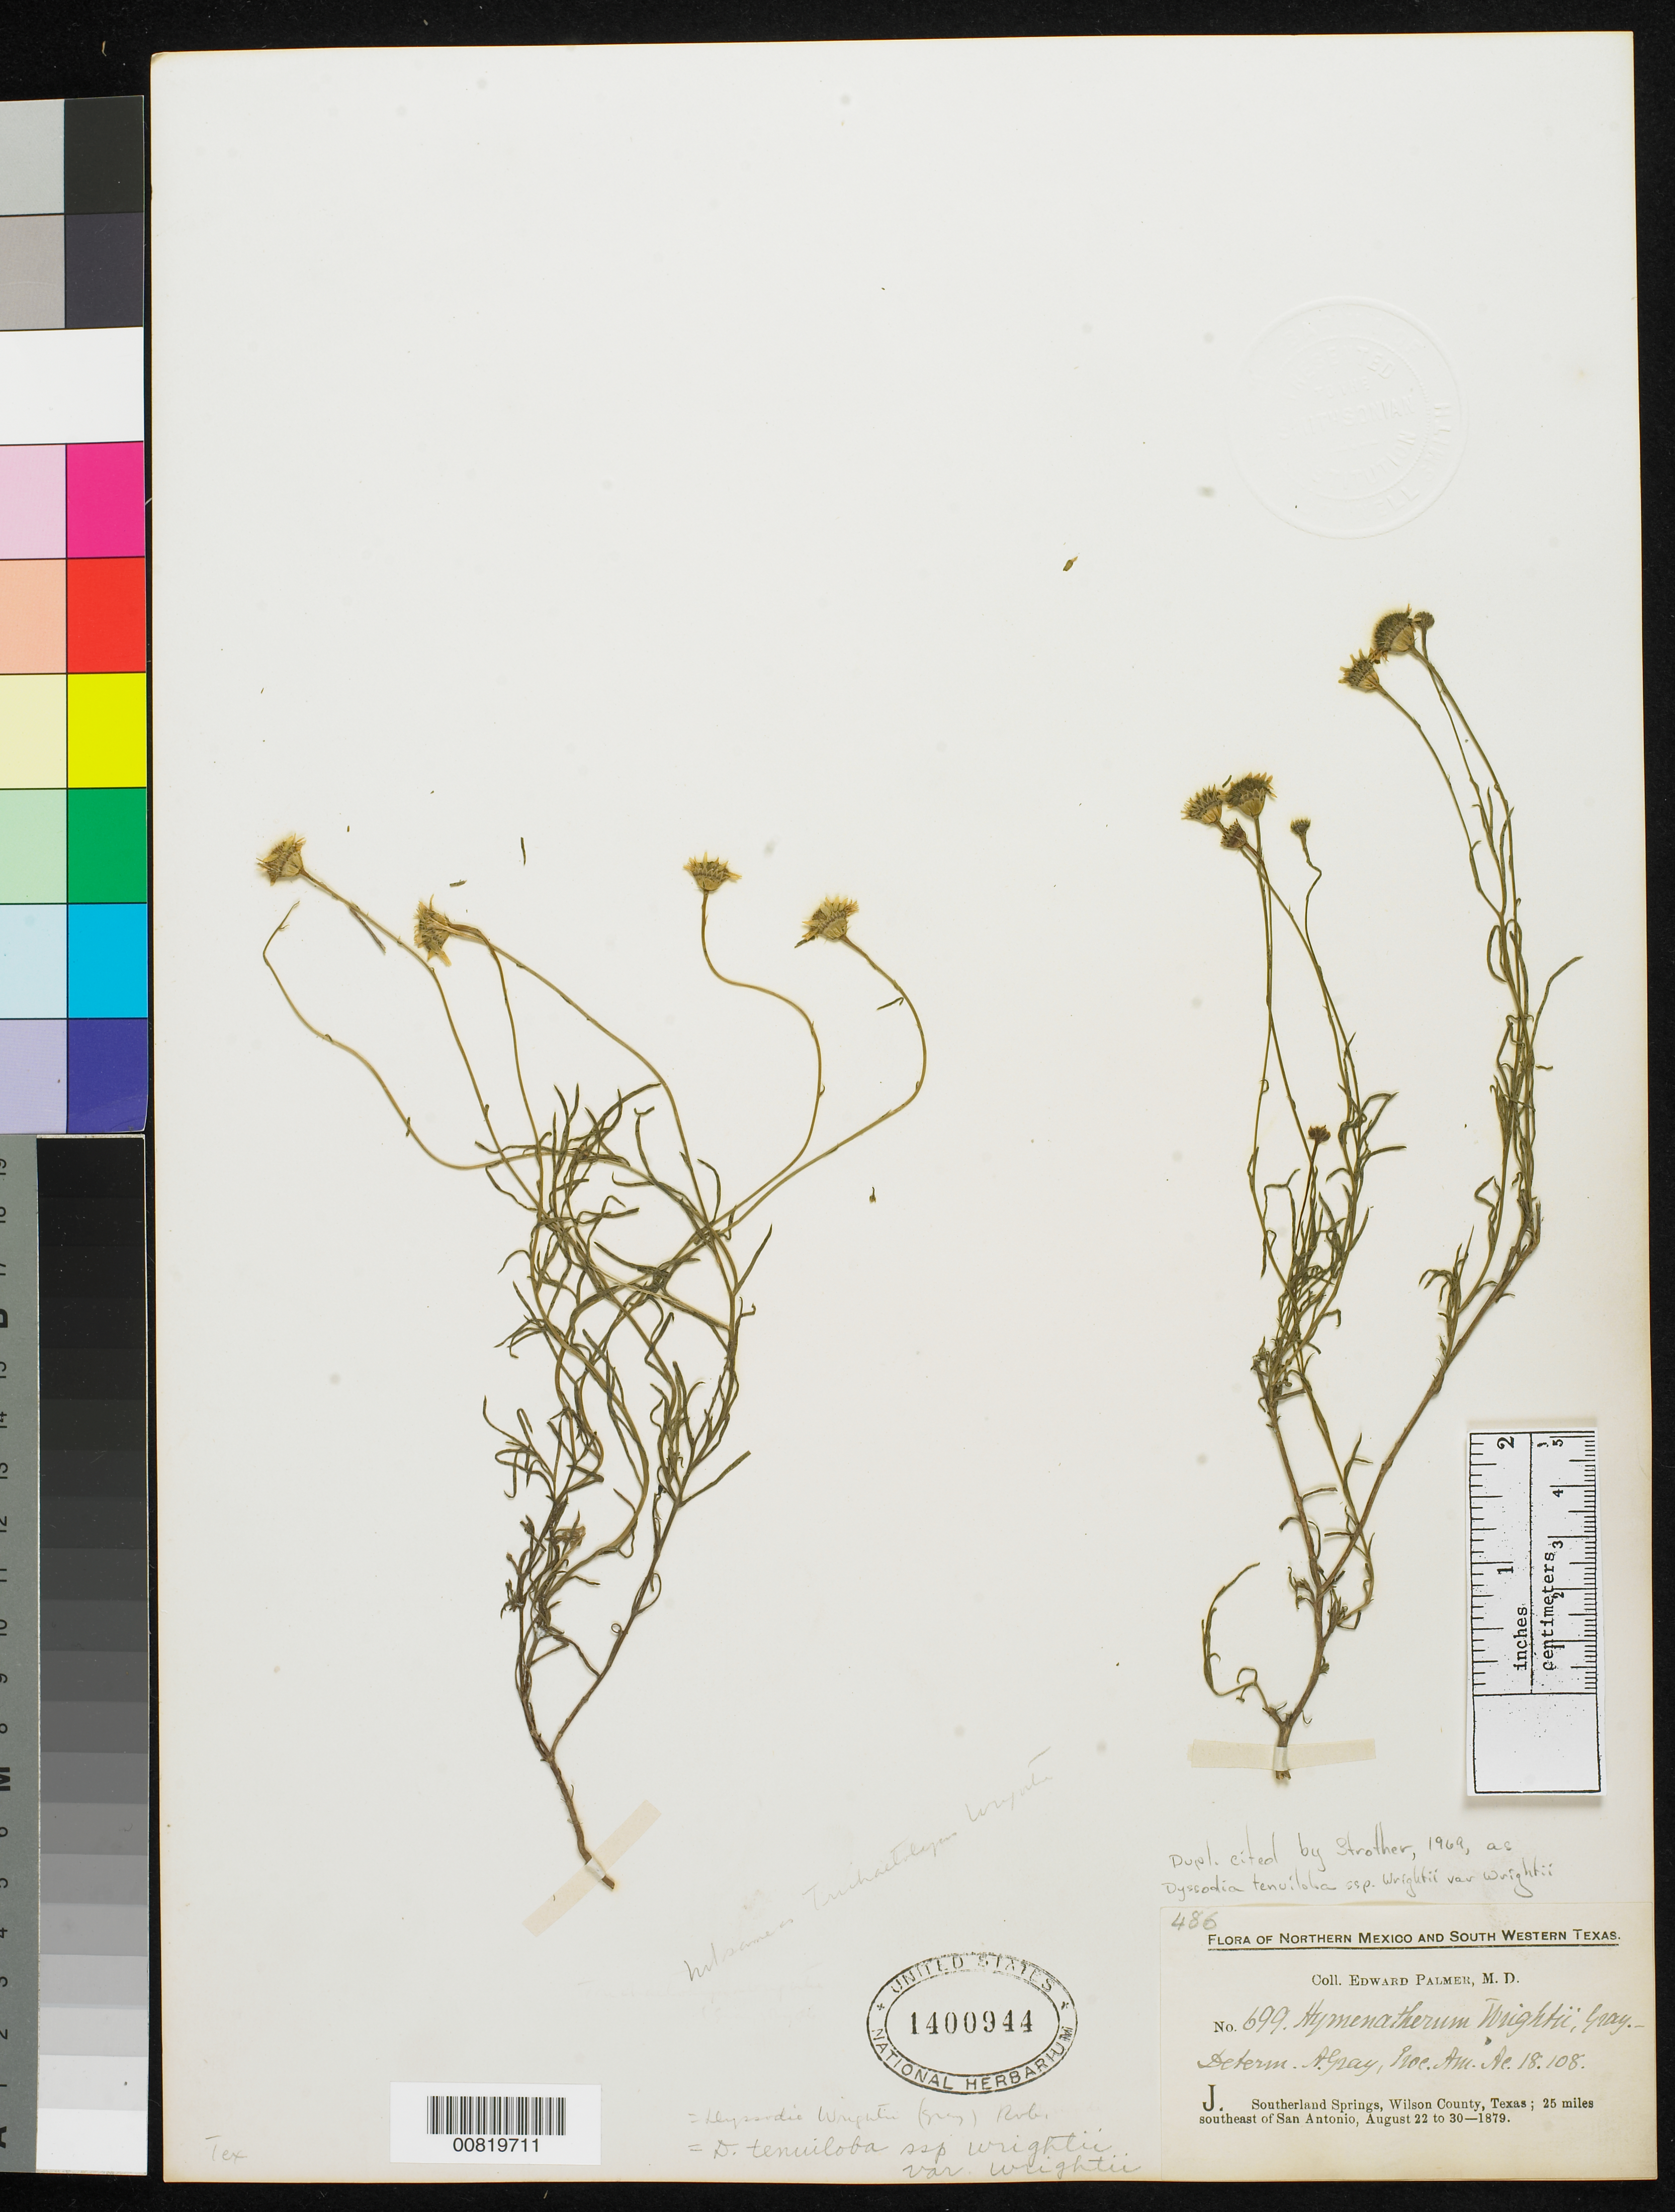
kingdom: Plantae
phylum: Tracheophyta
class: Magnoliopsida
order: Asterales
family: Asteraceae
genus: Thymophylla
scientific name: Thymophylla tenuiloba var. wrightii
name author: (A. Gray) Strother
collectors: E. Palmer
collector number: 699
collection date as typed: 22 Aug 1879 to 30 Aug 1879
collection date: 1879-08-22/1879-08-30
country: United States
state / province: Texas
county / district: Wilson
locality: J. Southerland Springs, Wilson County, Texas; 25 miles southeast of San Antonio.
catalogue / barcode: US 1400944